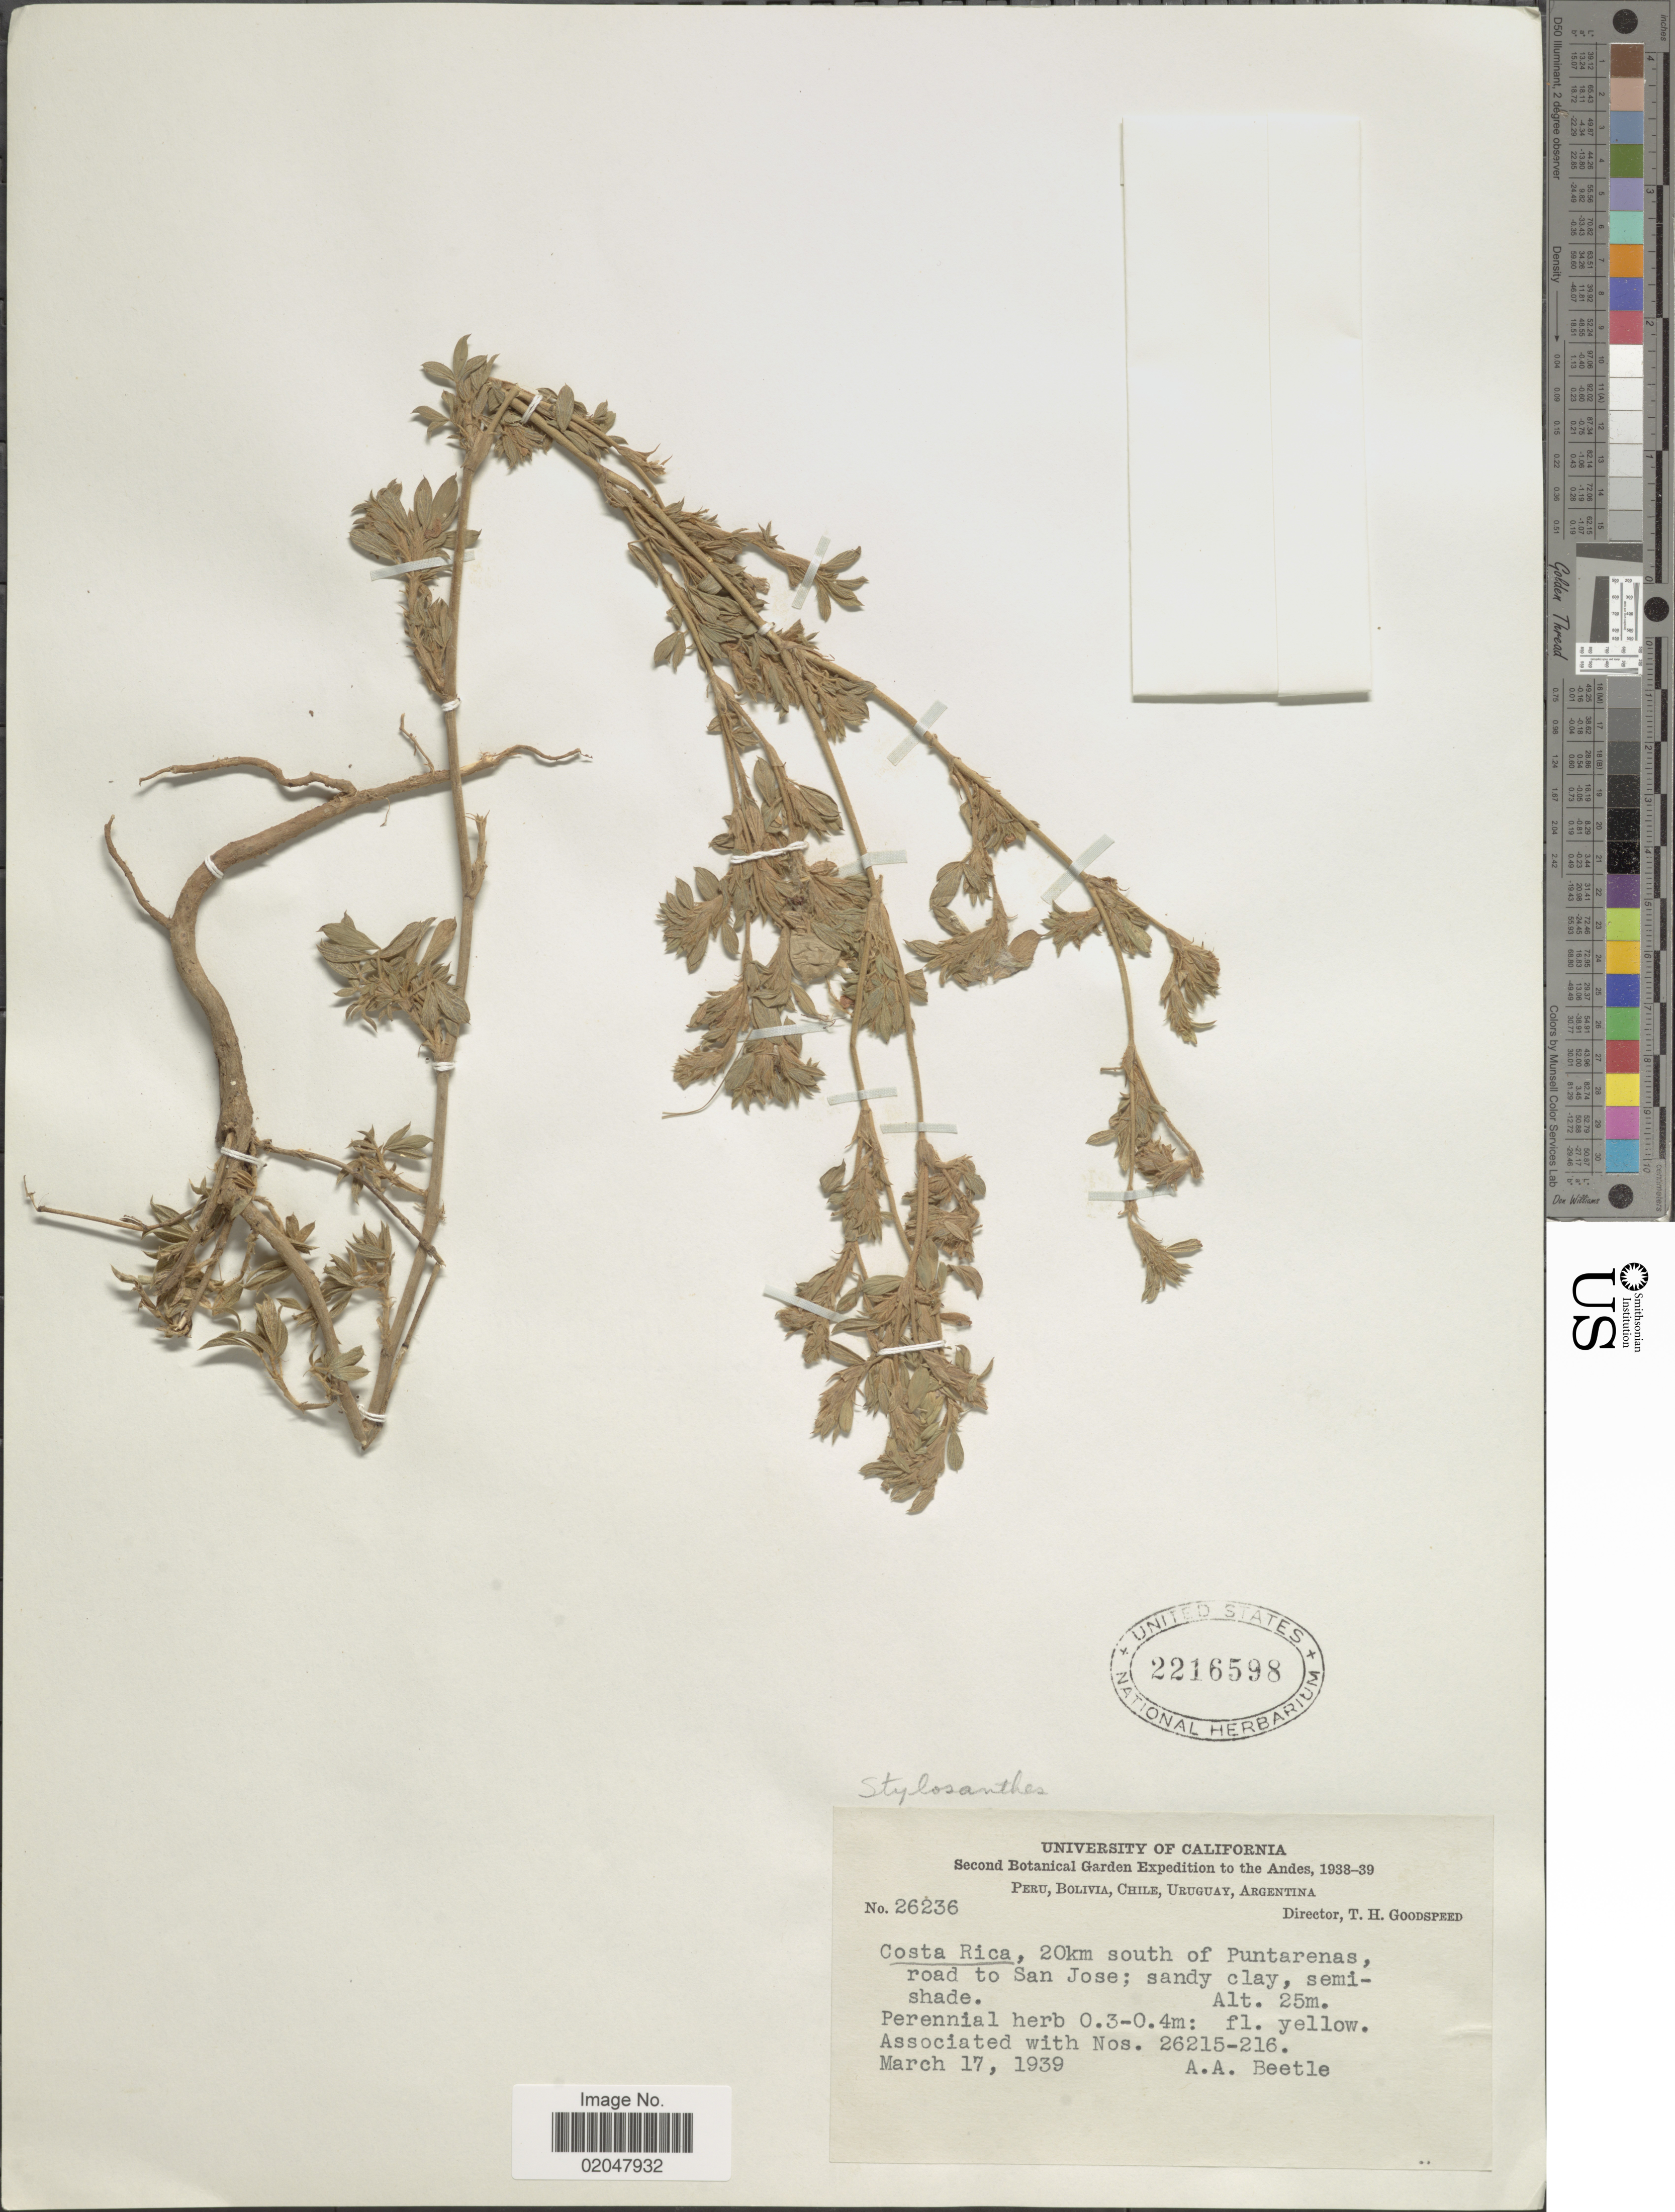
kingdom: Plantae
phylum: Tracheophyta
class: Magnoliopsida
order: Fabales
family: Fabaceae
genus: Stylosanthes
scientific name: Stylosanthes sp.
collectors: A. A. Beetle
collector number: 26236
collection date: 1939-03-17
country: Costa Rica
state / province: Puntarenas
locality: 20 km south of Puntarenas, road to San Jose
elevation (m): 25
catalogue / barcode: US 2216598